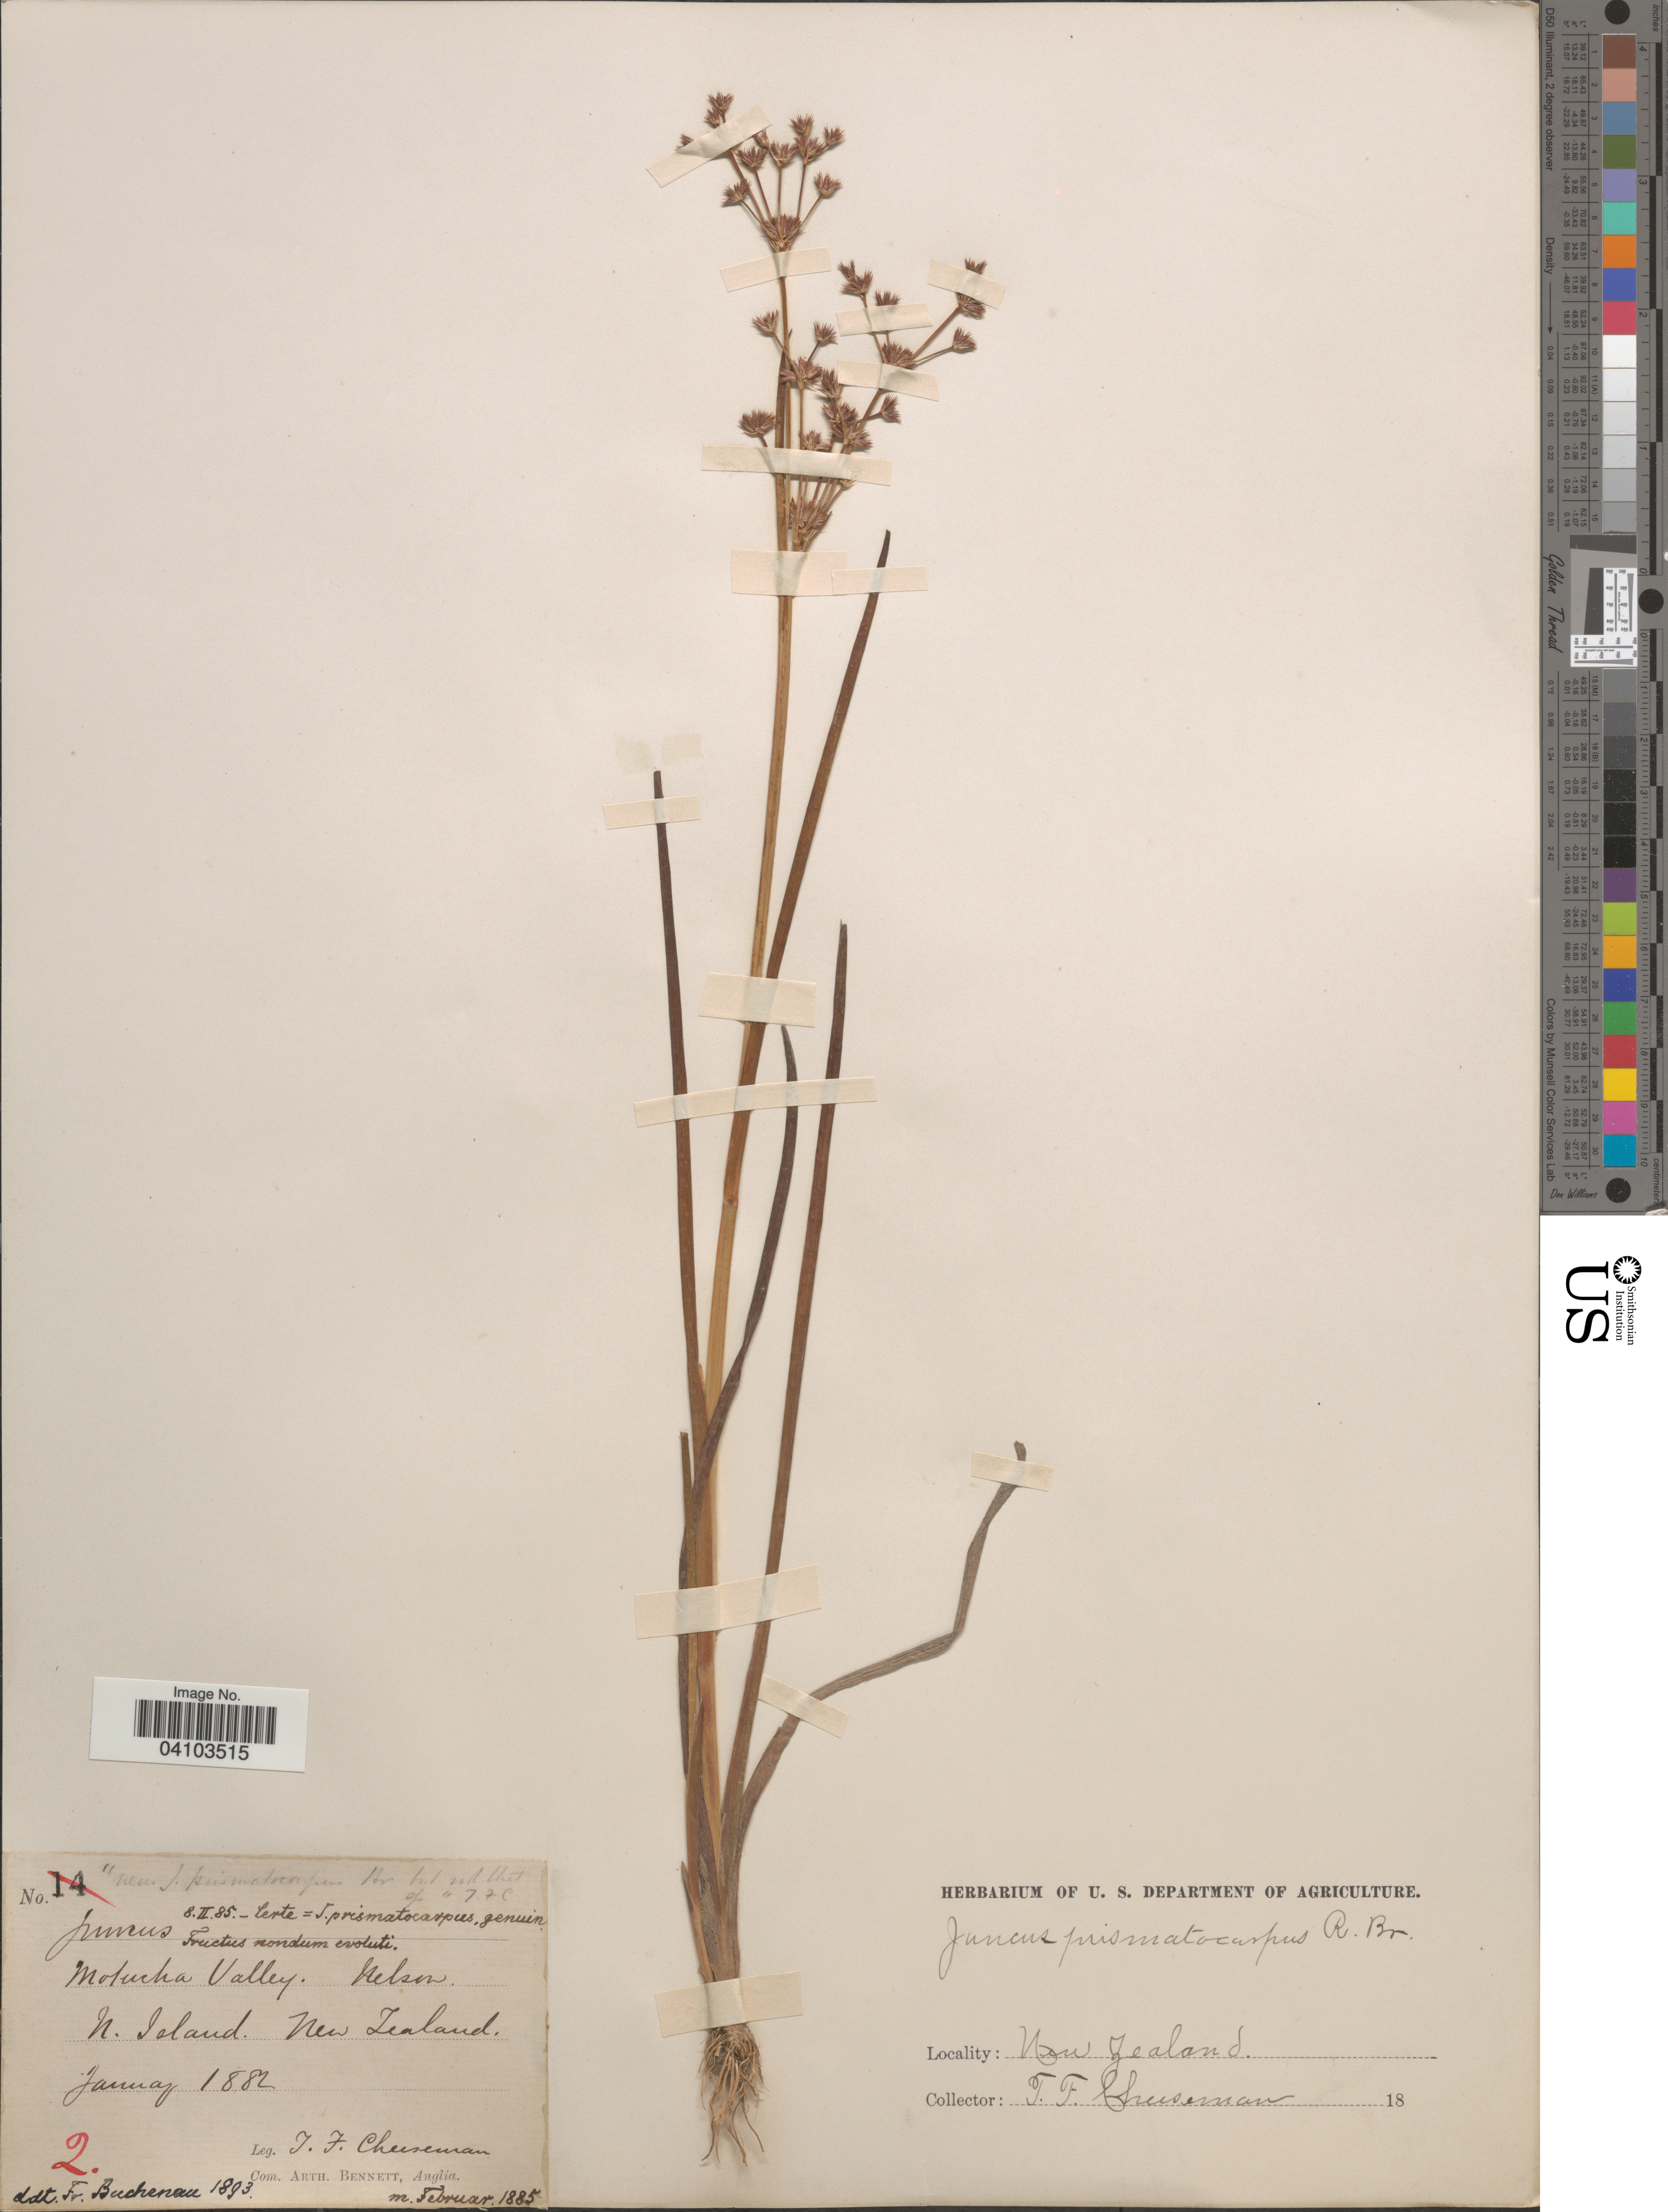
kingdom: Plantae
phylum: Tracheophyta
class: Liliopsida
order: Poales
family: Juncaceae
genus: Juncus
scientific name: Juncus prismatocarpus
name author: R. Br.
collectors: T. F. Cheeseman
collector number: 2?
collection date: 1882-01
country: New Zealand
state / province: Nelson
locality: Motucha [interpreted] Valley. N. Island.